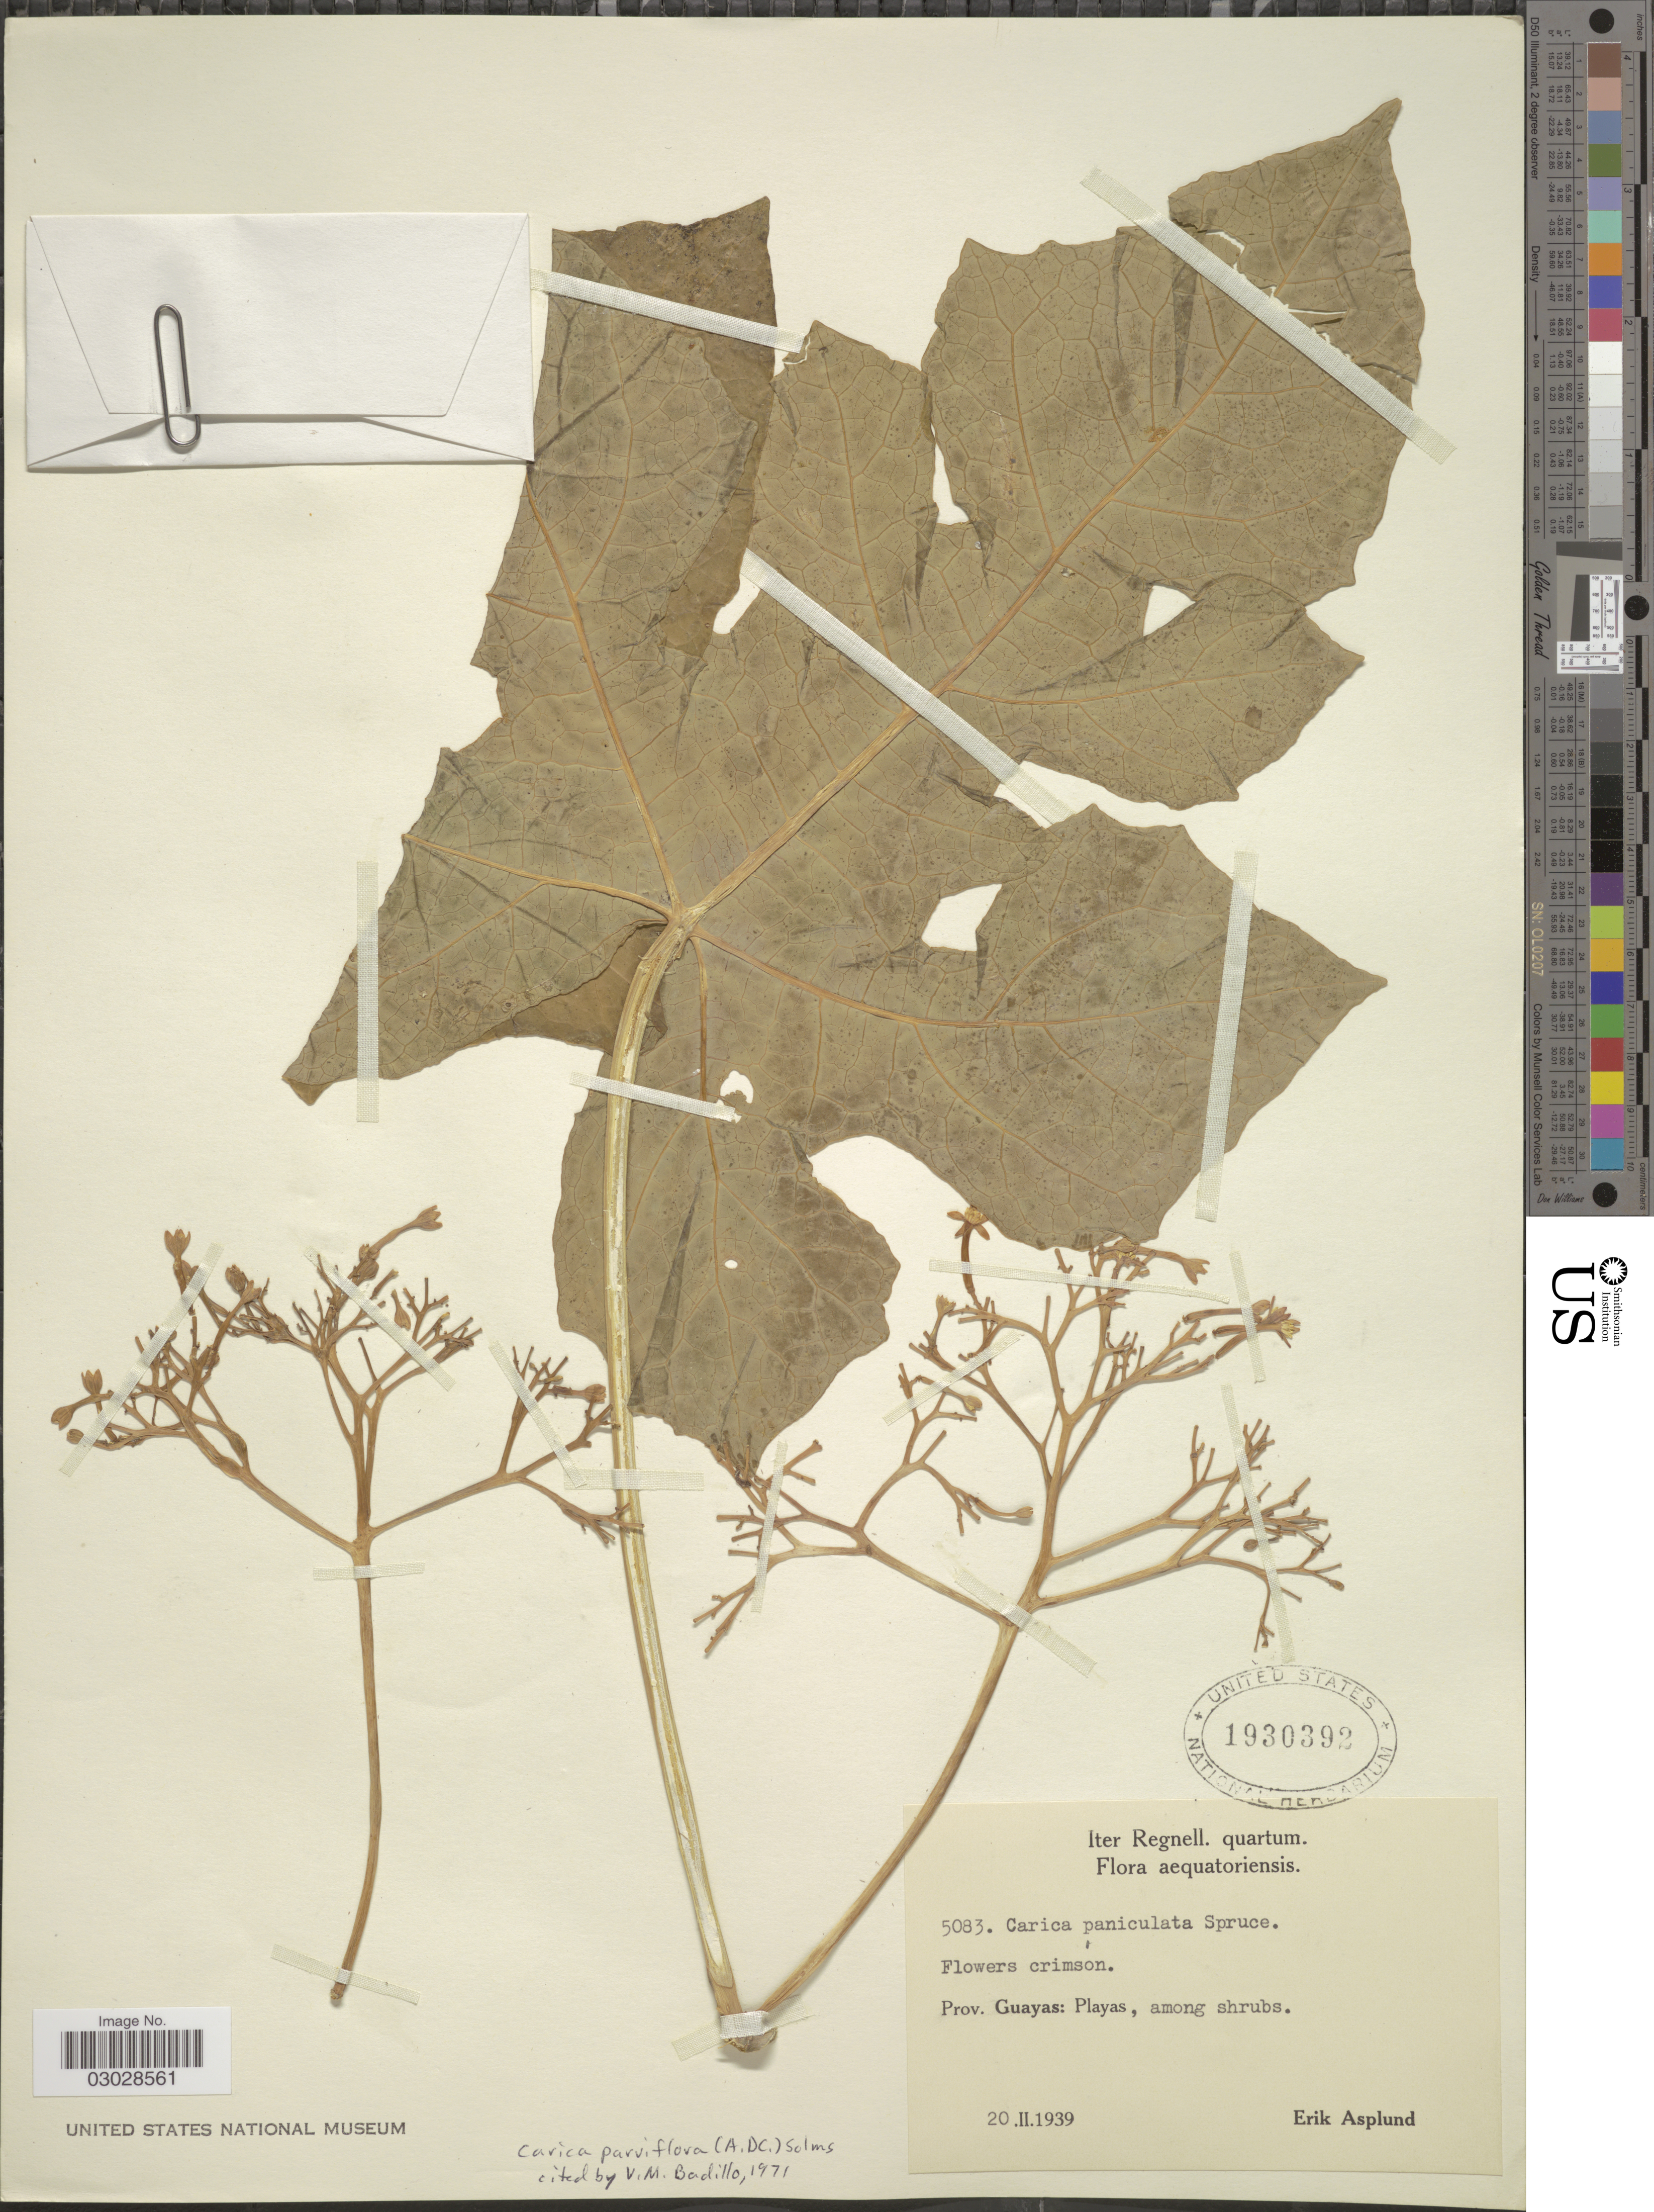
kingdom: Plantae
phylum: Tracheophyta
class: Magnoliopsida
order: Brassicales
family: Caricaceae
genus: Vasconcellea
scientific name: Vasconcellea parviflora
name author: A. DC.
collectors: E. Asplund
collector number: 5083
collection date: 1939-02-20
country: Ecuador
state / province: Guayas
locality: Playas.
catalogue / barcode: US 1930392